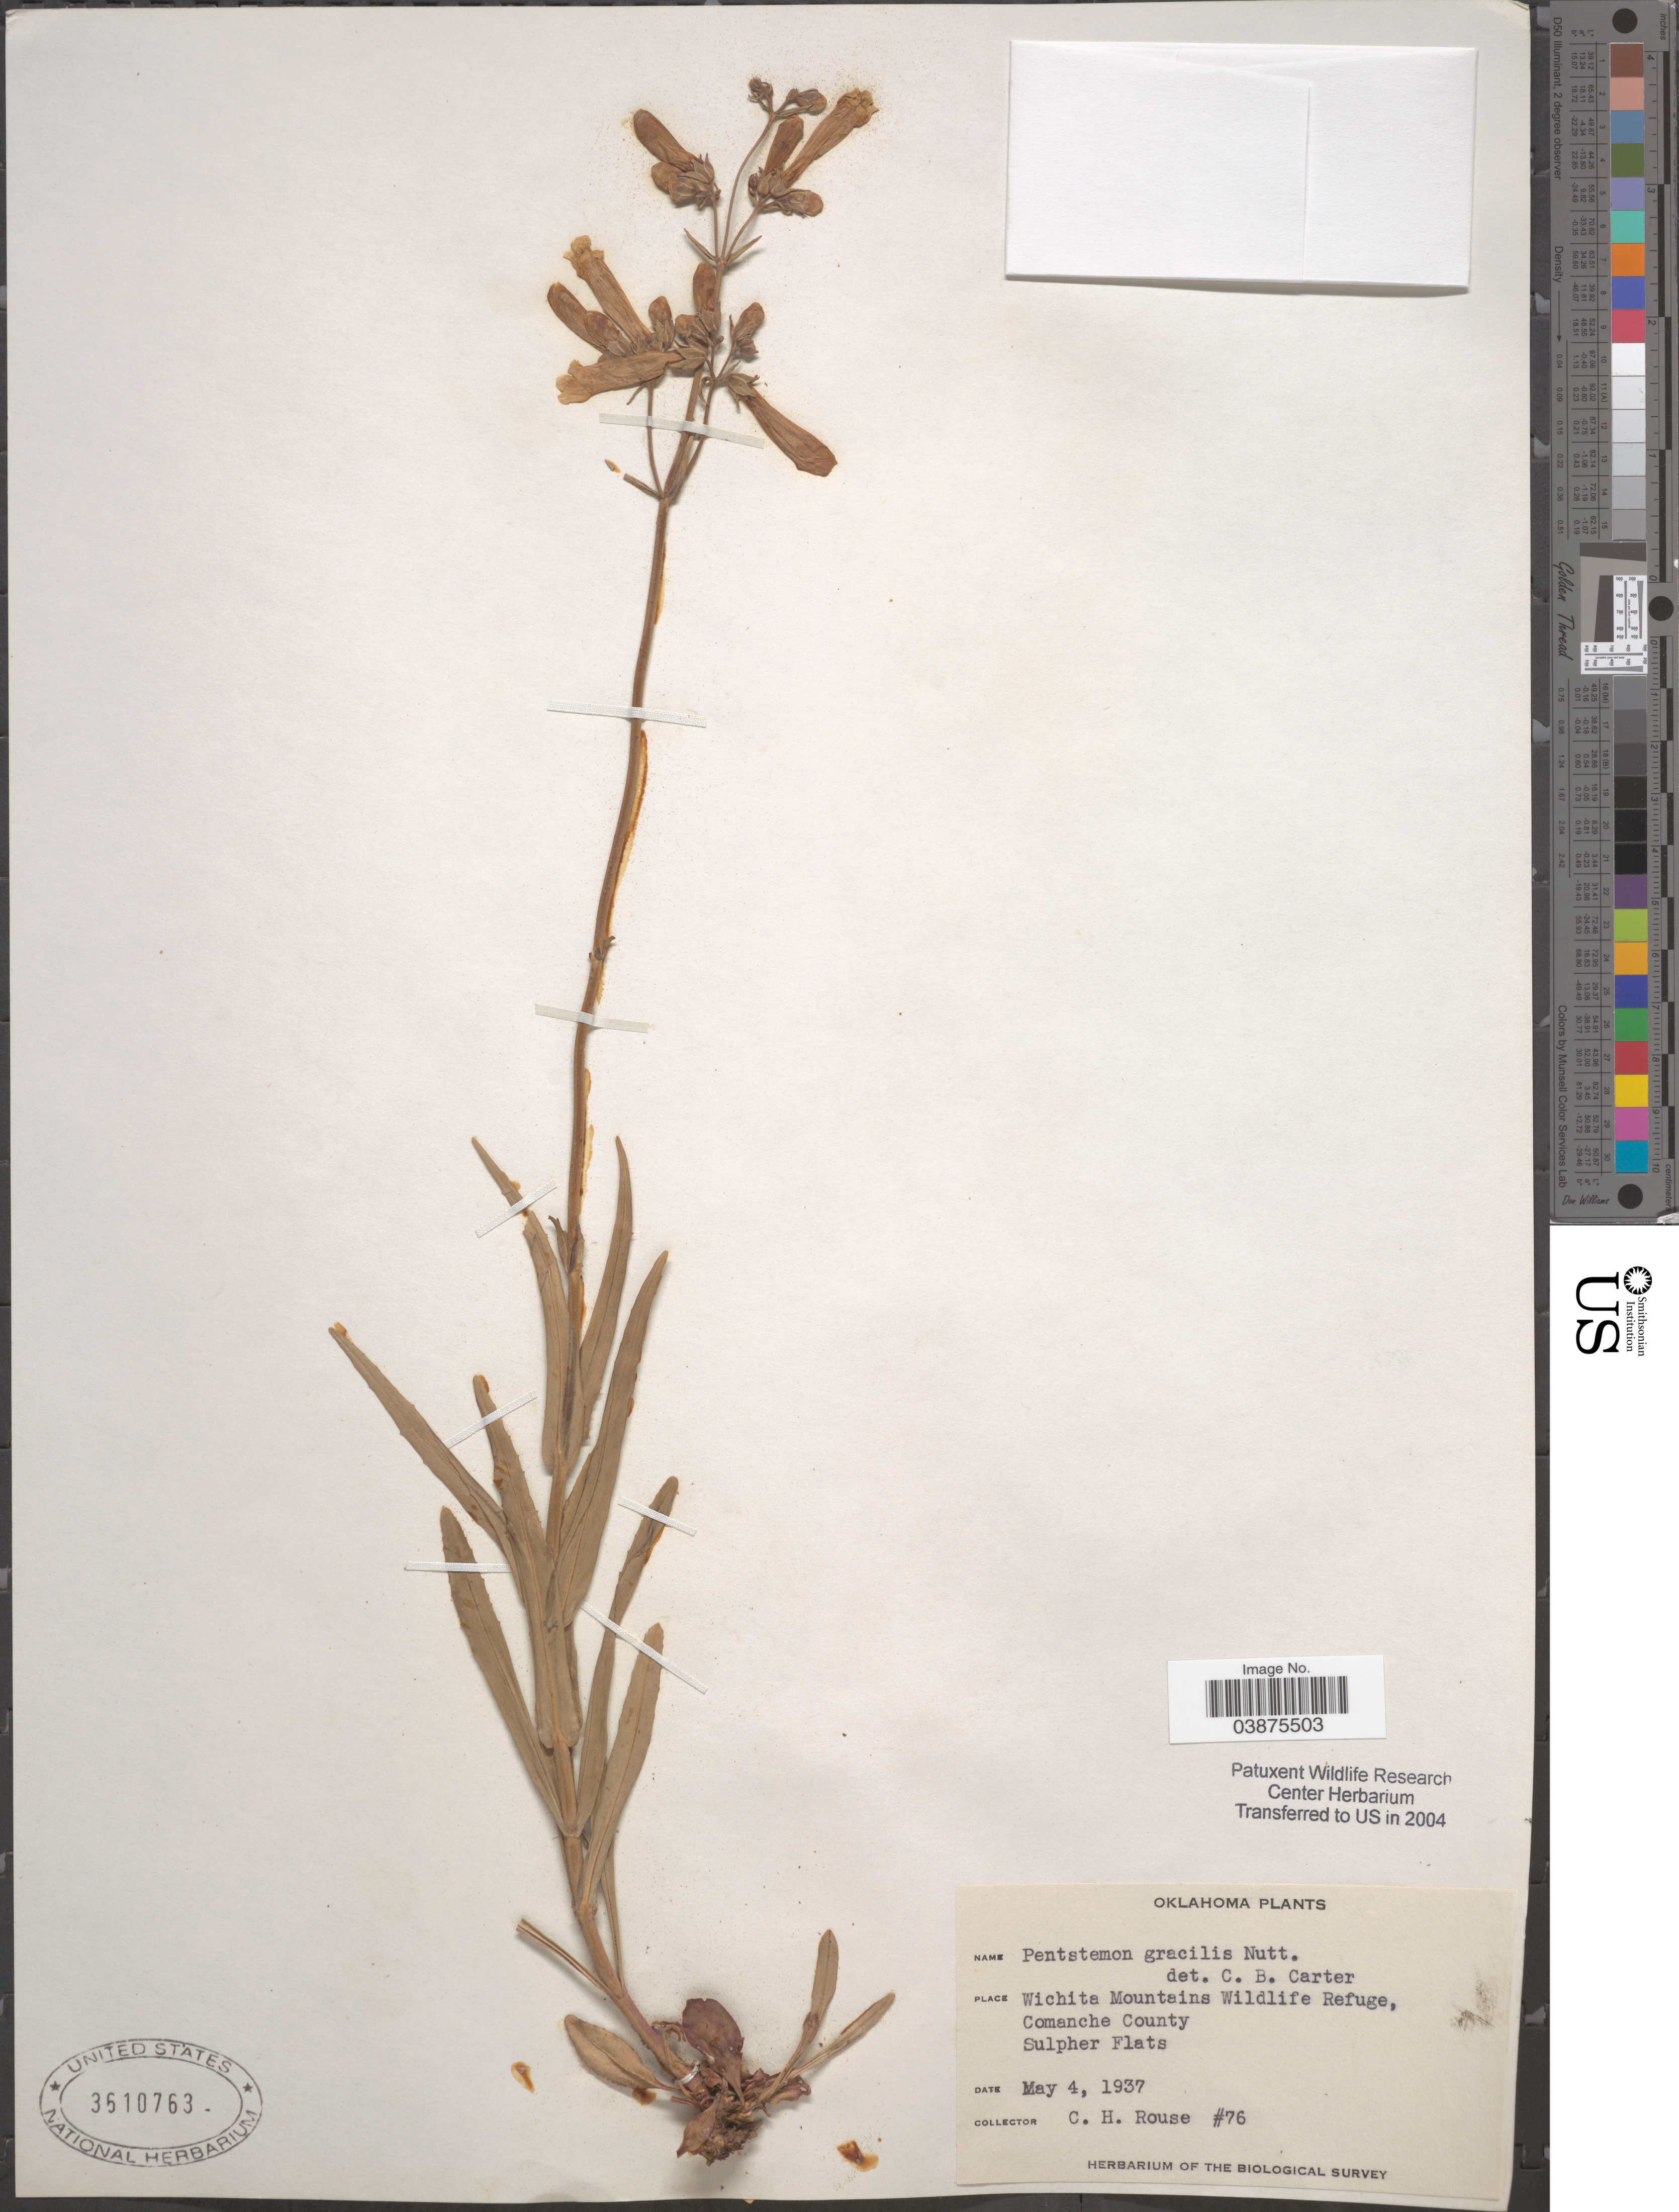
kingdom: Plantae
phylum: Tracheophyta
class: Magnoliopsida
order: Lamiales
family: Plantaginaceae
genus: Penstemon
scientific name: Penstemon gracilis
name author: Nutt.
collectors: C. Rouse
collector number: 76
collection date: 1937-05-04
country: United States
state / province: Oklahoma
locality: Wichita Mountains Wildlife Refuge, Comanche County. Sulphur Flats.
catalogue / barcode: US 3610763